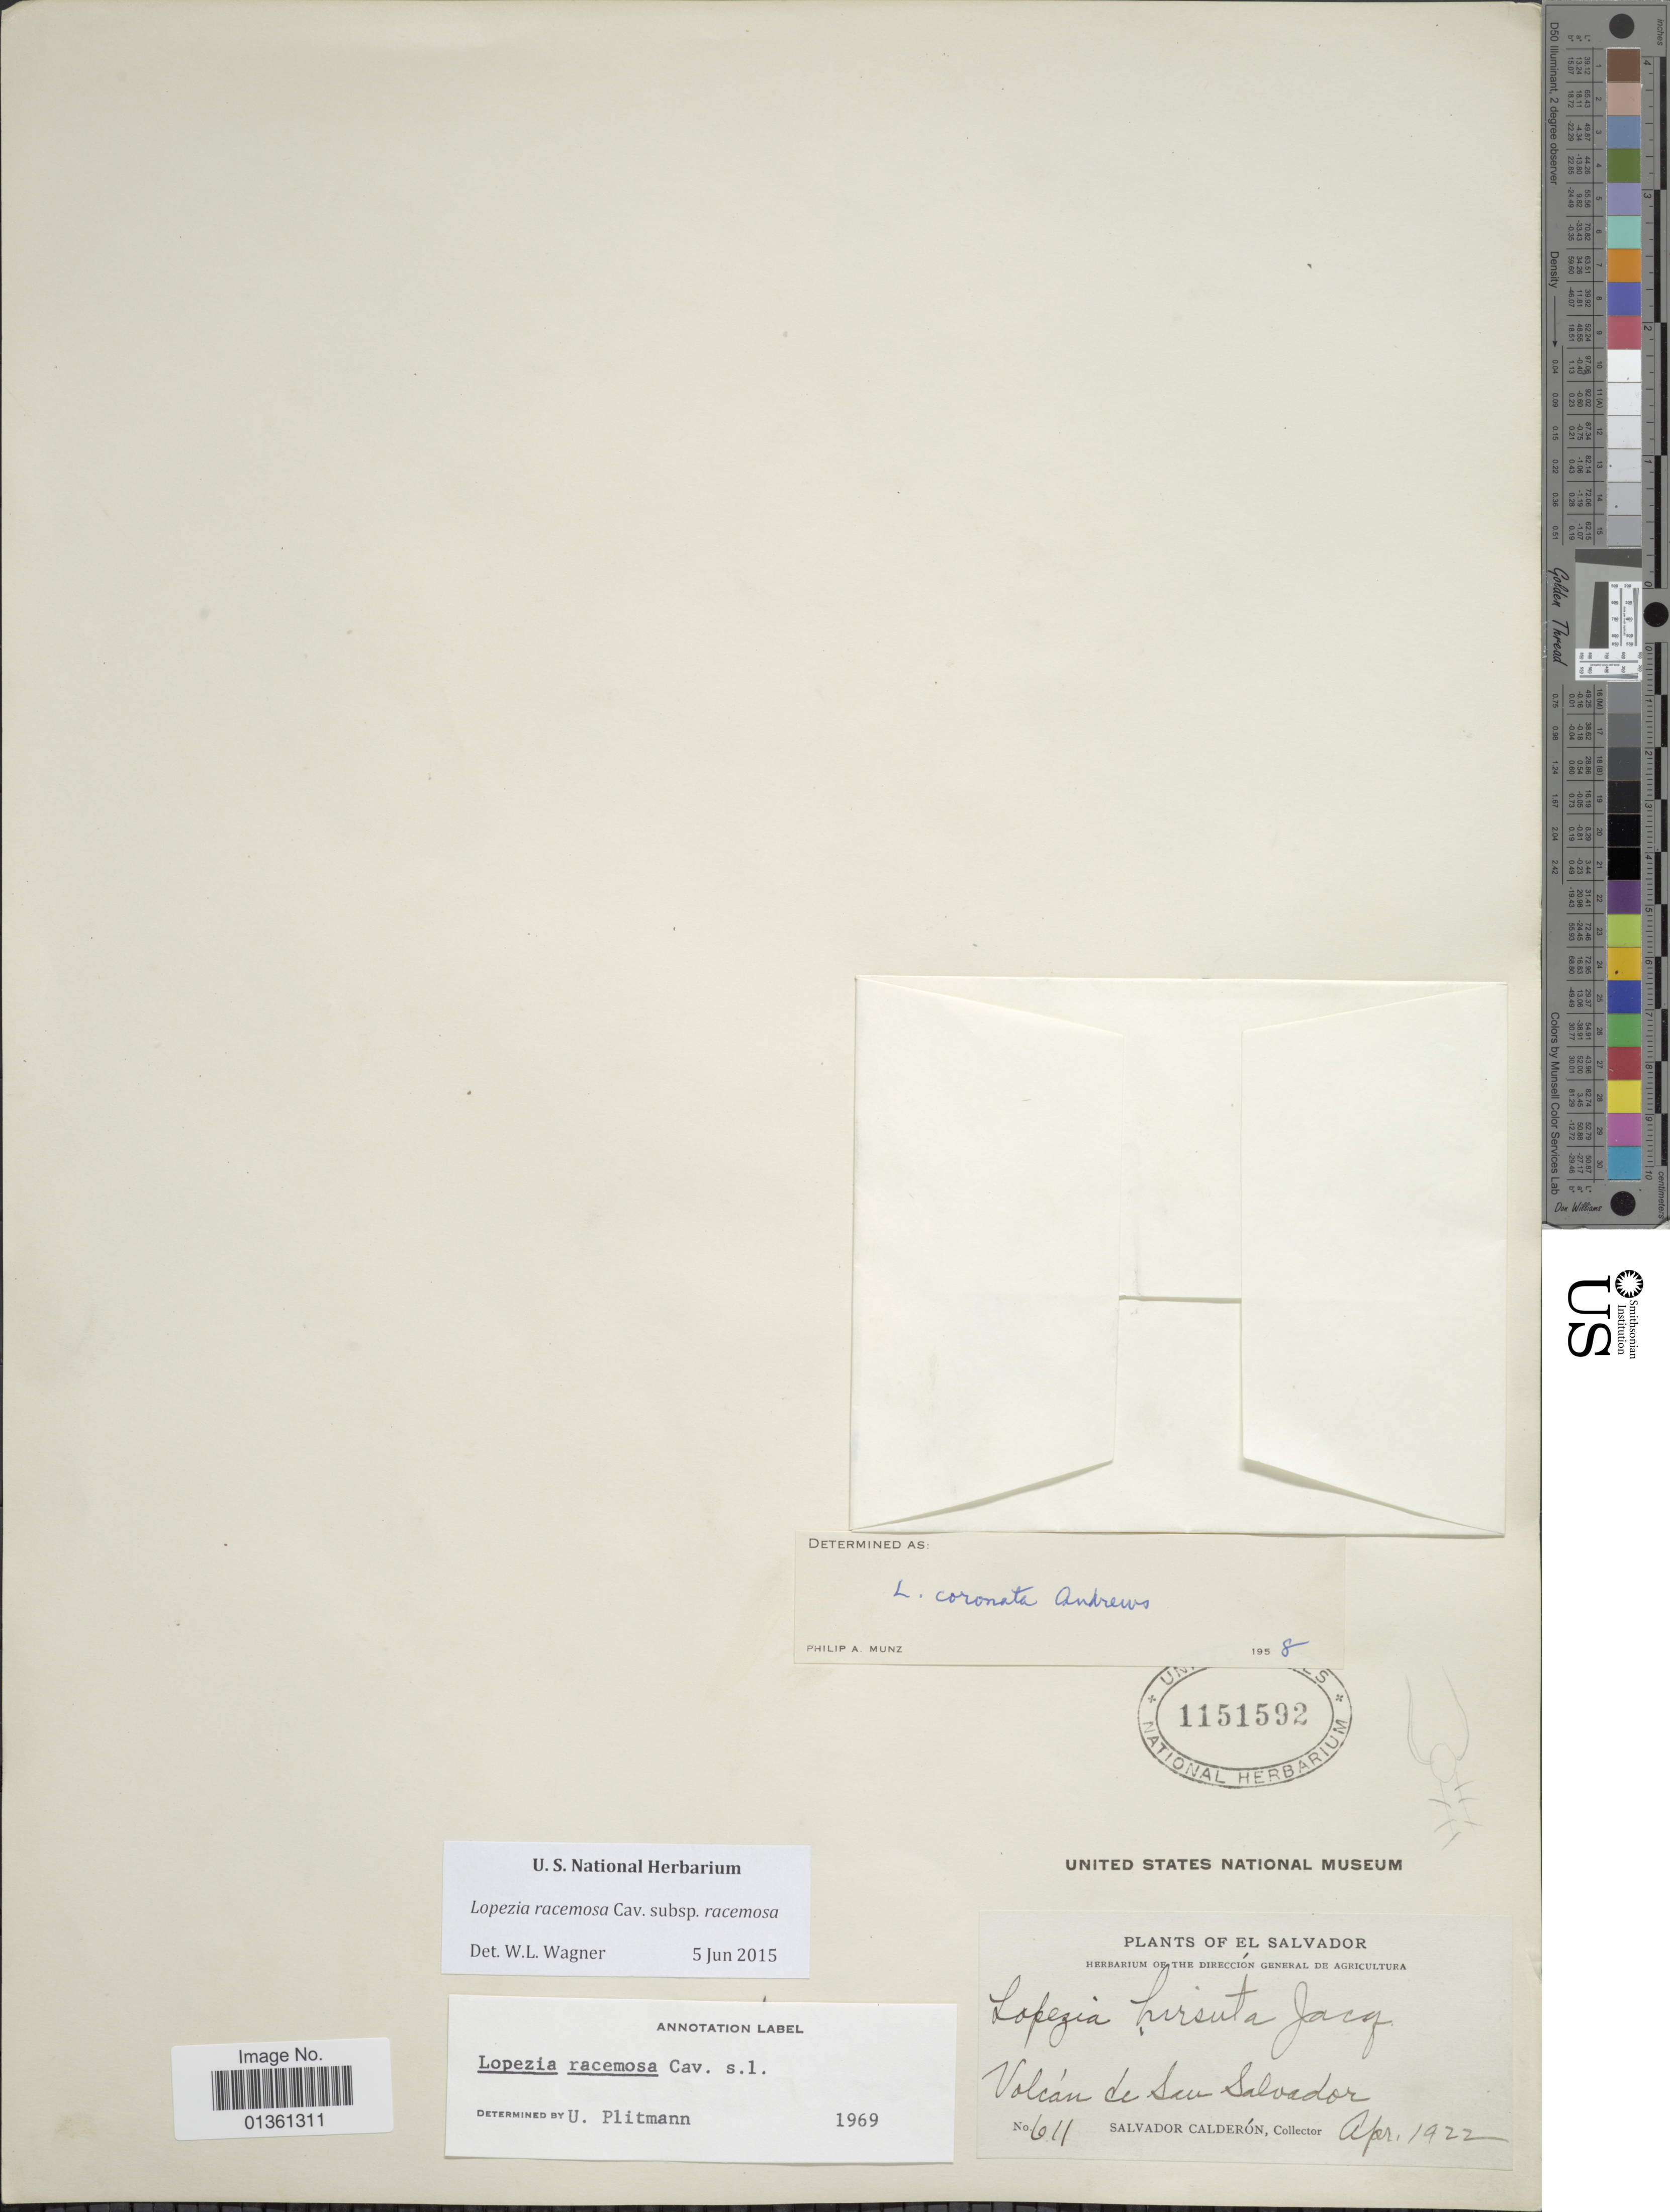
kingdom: Plantae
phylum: Tracheophyta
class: Magnoliopsida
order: Myrtales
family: Onagraceae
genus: Lopezia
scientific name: Lopezia racemosa subsp. racemosa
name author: Cav.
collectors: S. Calderón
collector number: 611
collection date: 1922-04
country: El Salvador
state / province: San Salvador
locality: Volcan de San Salvador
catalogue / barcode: US 1151592